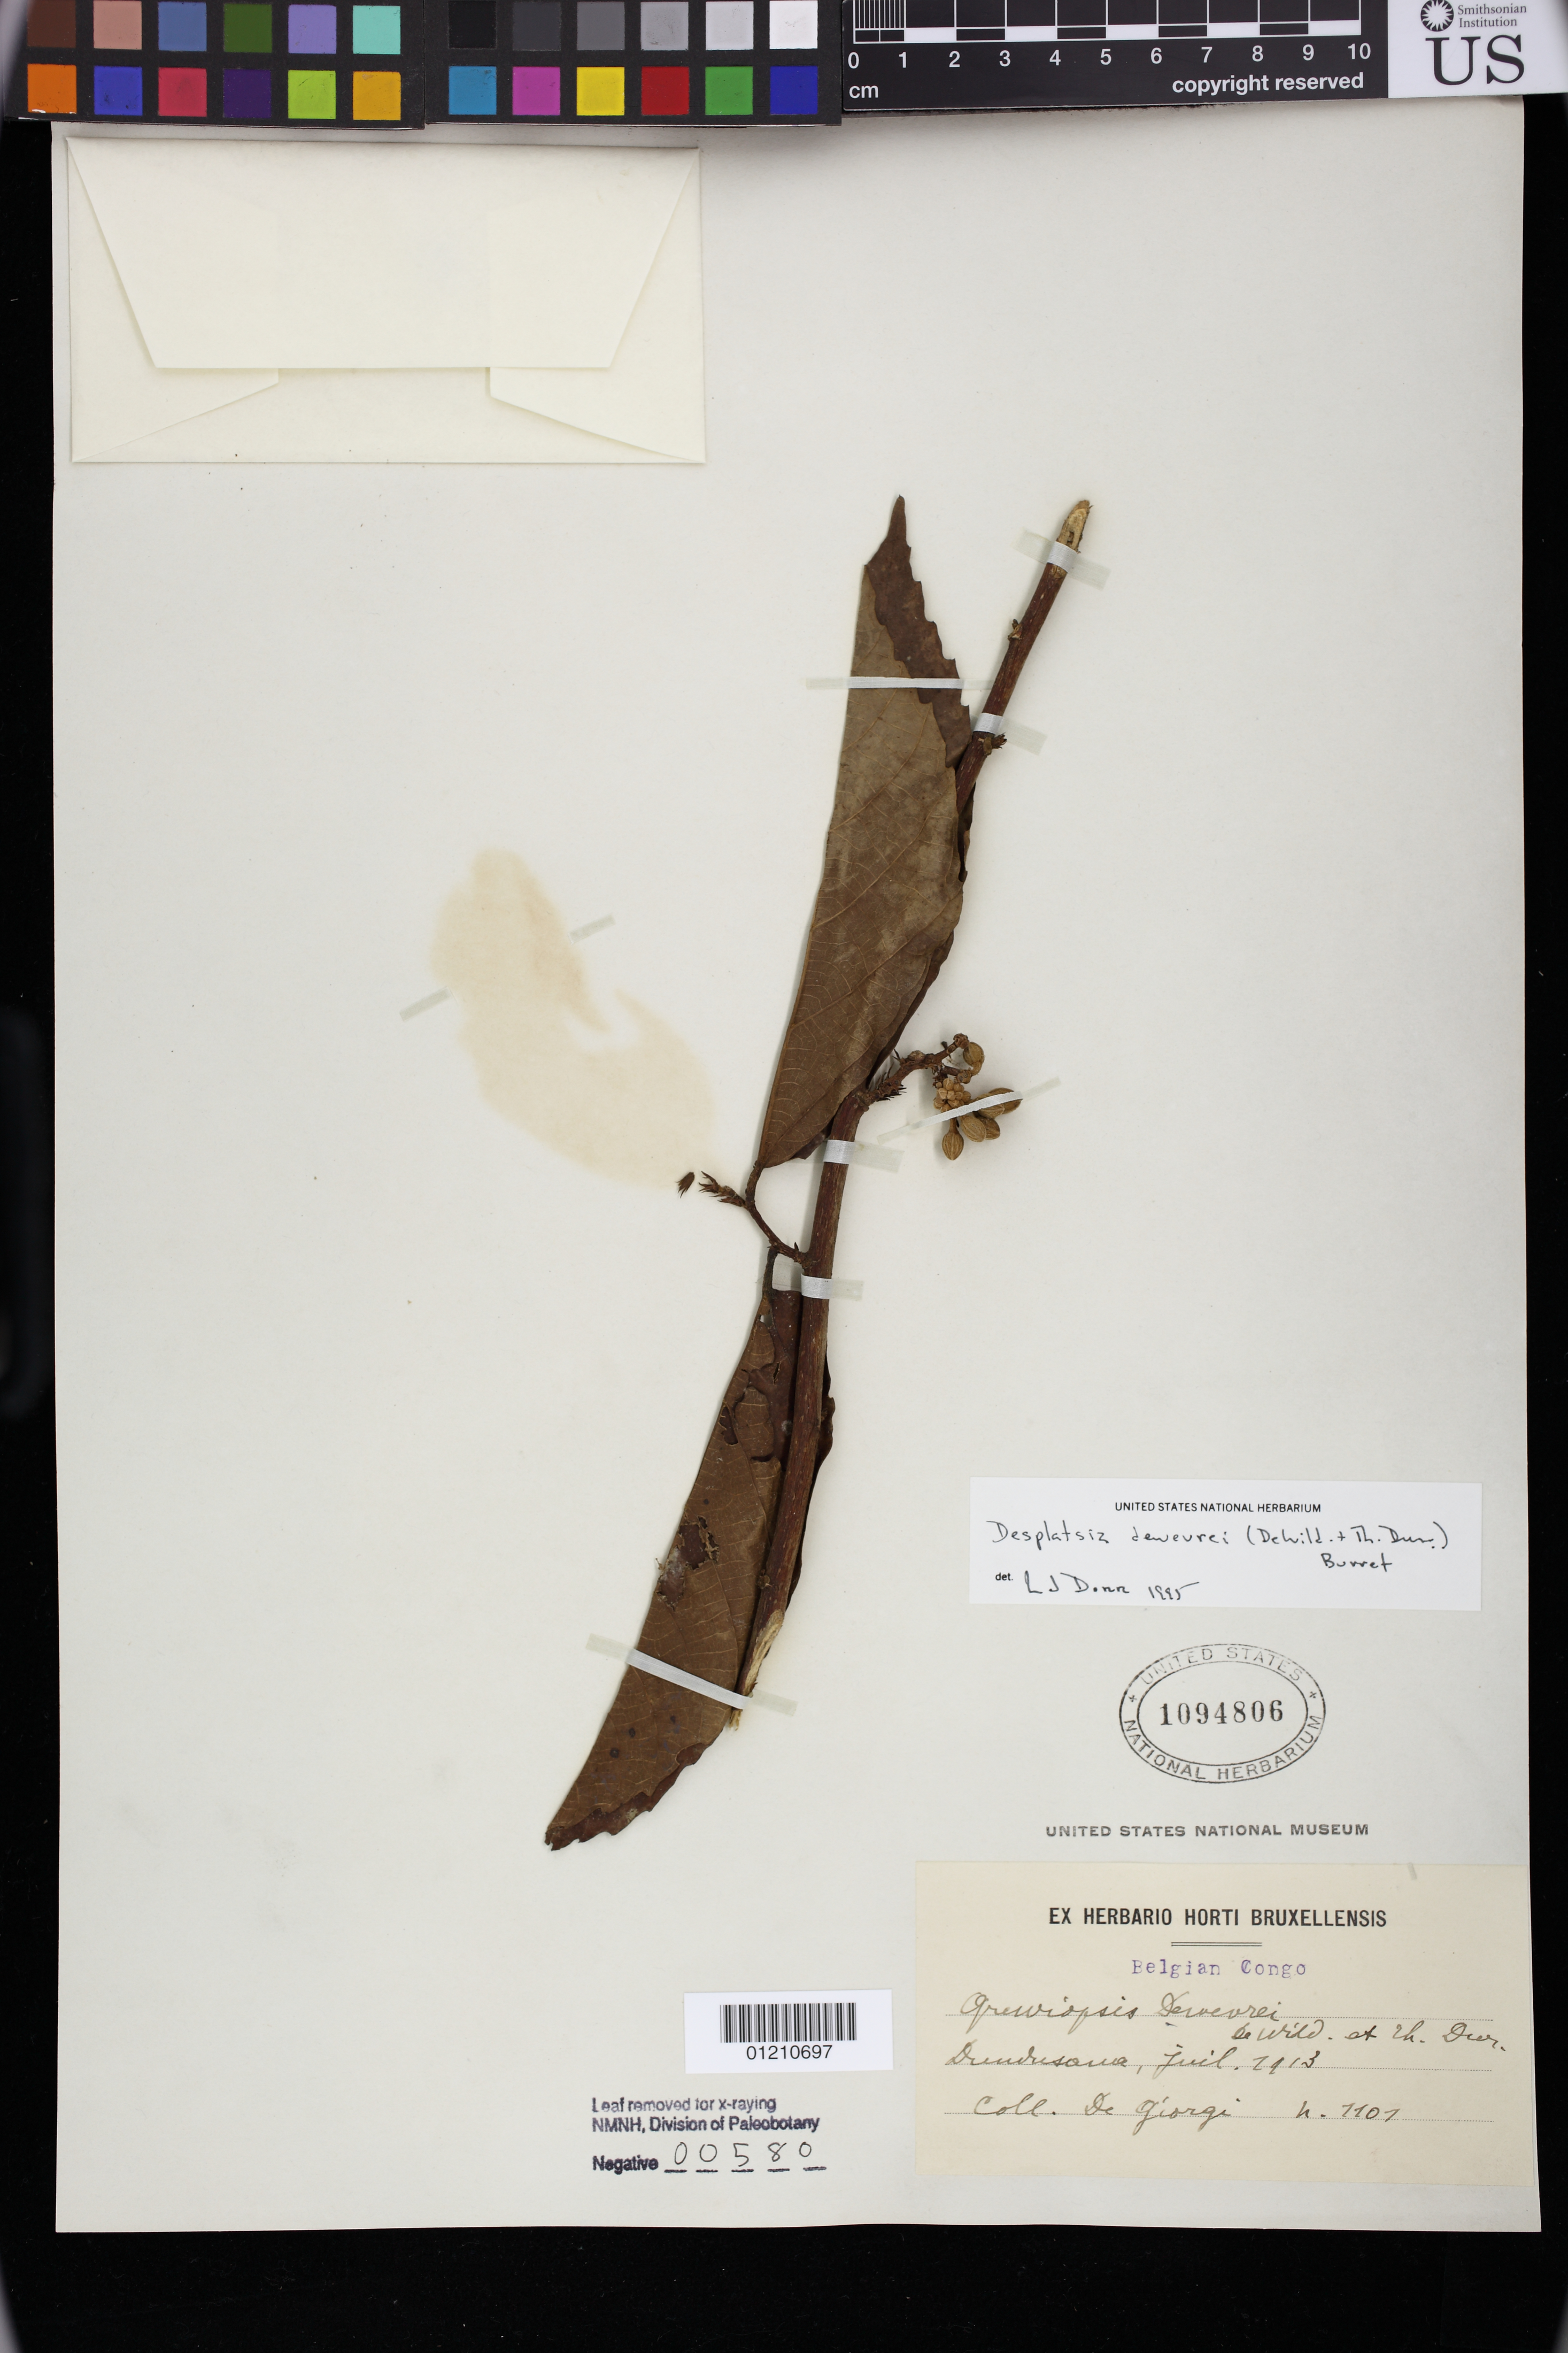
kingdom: Plantae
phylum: Tracheophyta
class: Magnoliopsida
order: Malvales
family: Malvaceae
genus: Desplatsia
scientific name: Desplatsia dewevrei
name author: (De Wild. & Durand) Burret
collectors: D. Giorgi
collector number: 7707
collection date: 1913-07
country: Congo, Democratic Republic of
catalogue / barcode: US 1094806